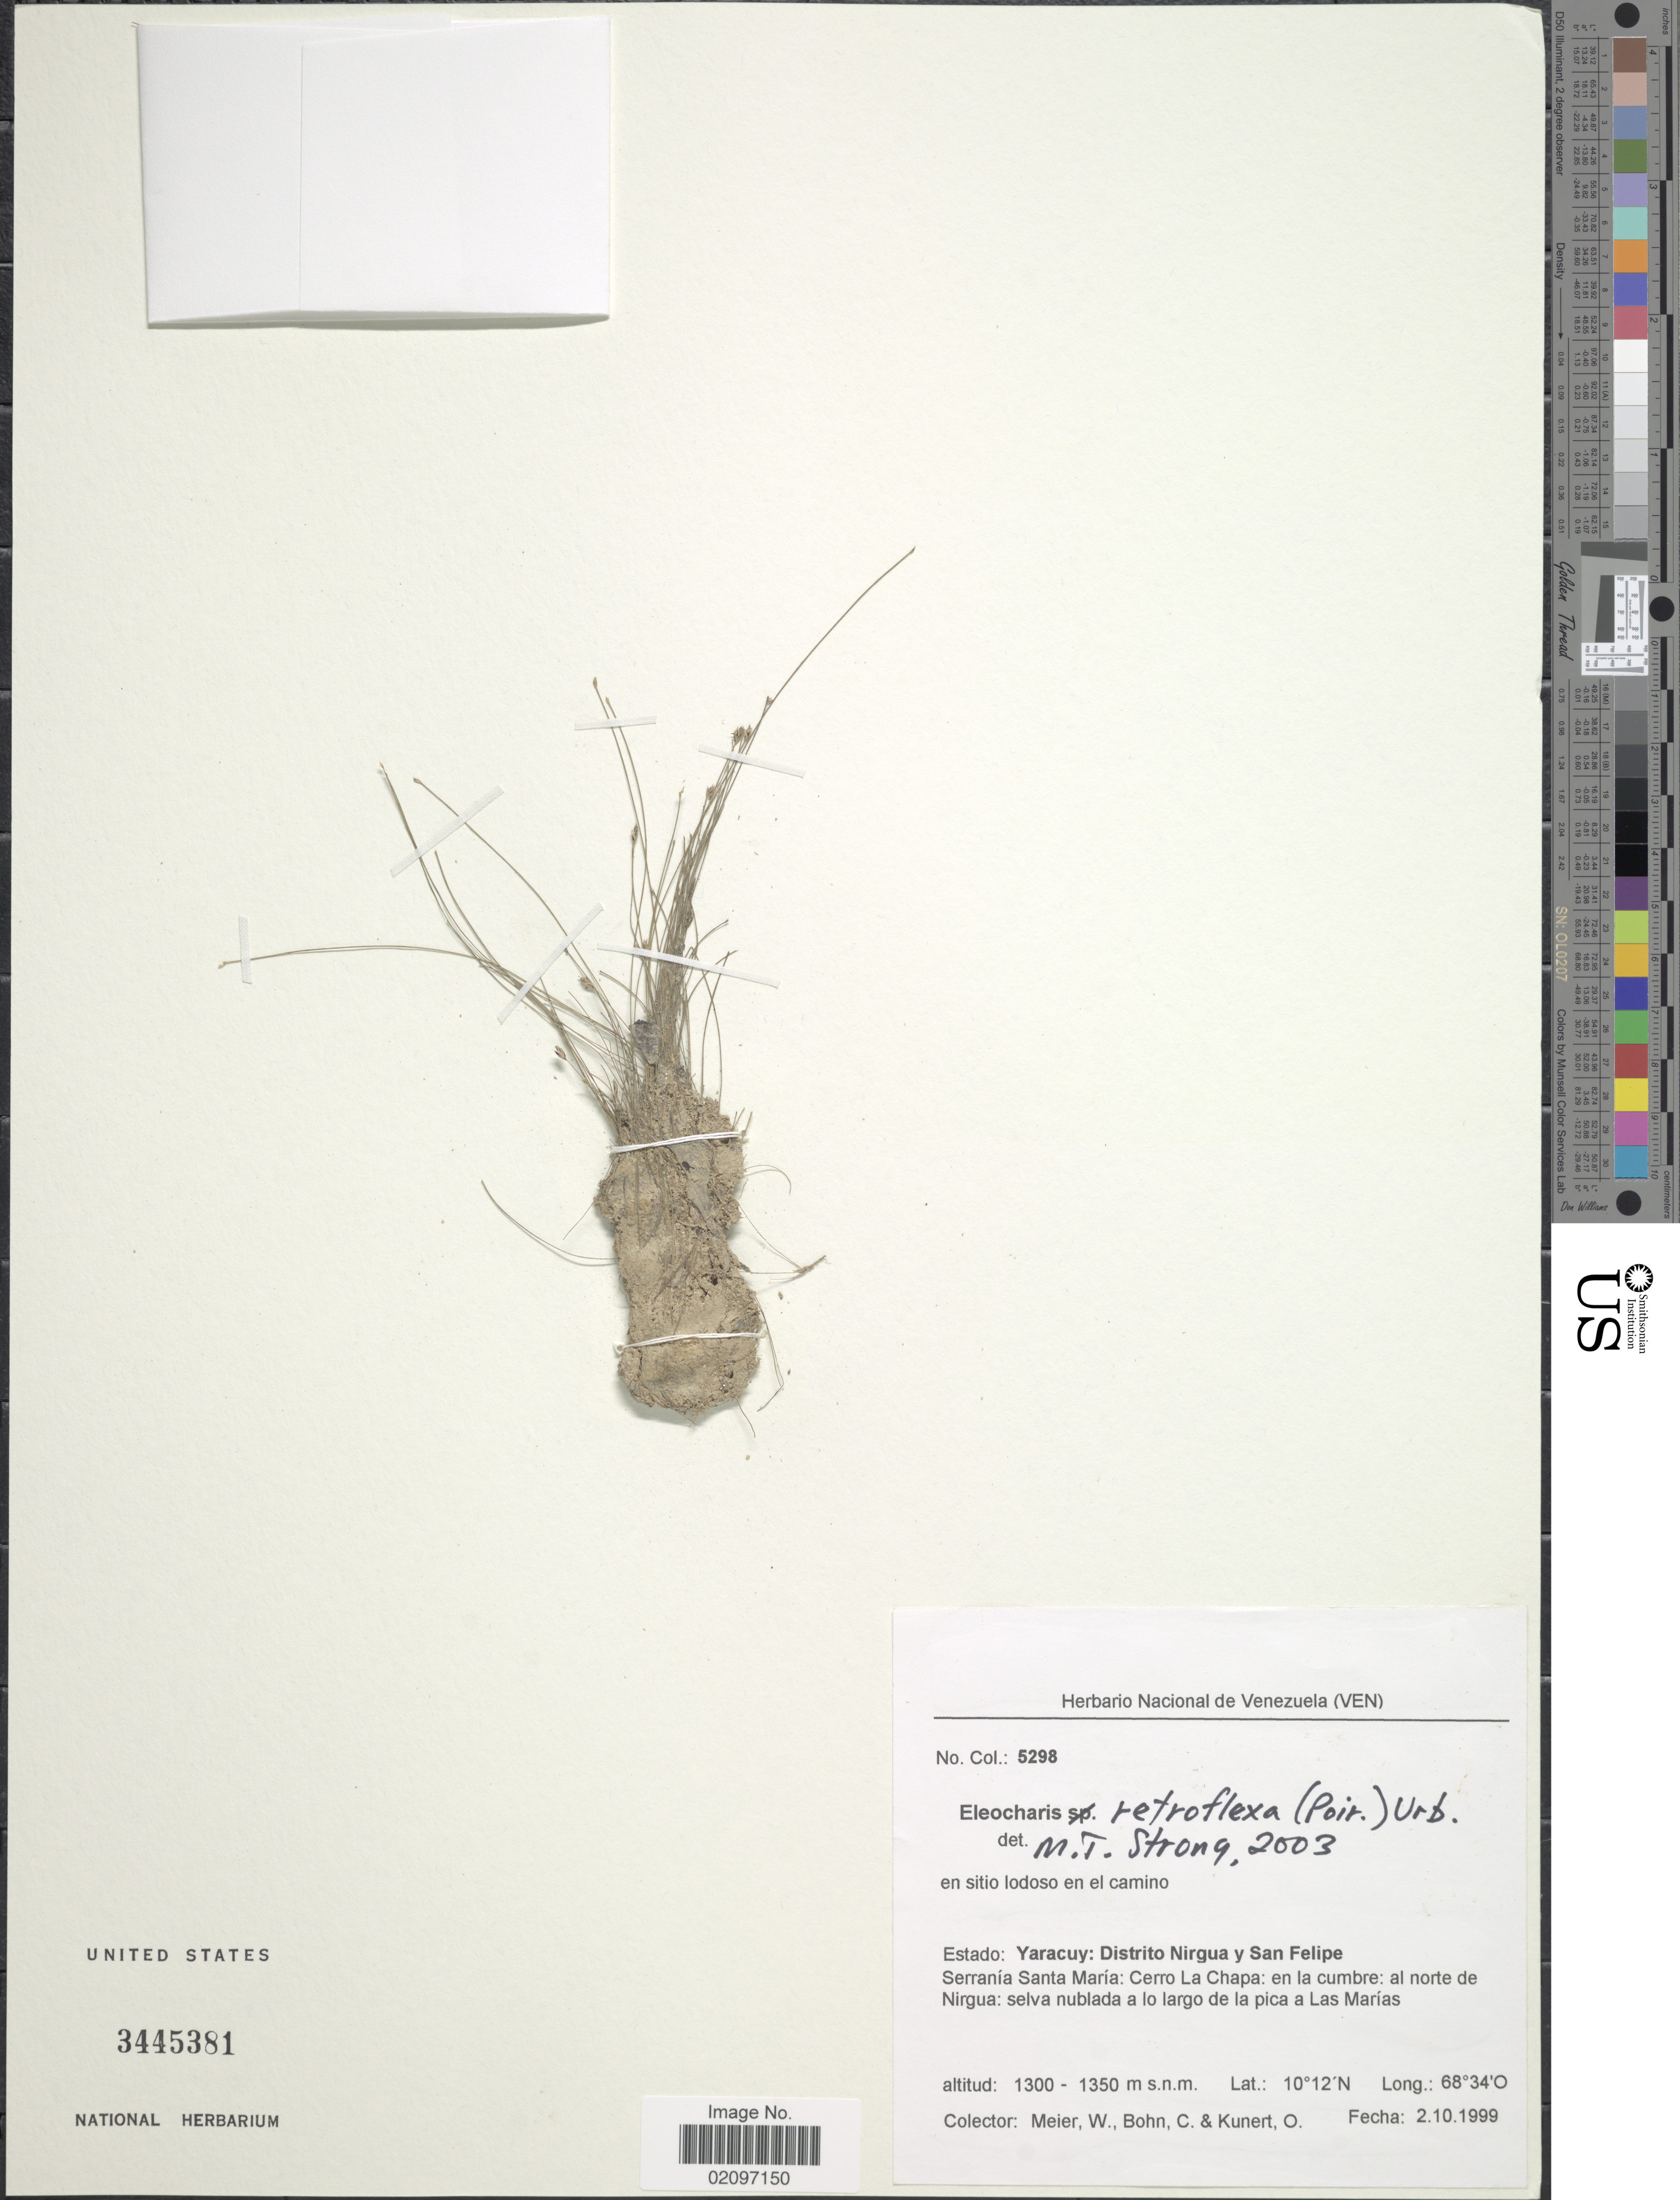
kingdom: Plantae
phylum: Tracheophyta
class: Liliopsida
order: Poales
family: Cyperaceae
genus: Eleocharis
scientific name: Eleocharis retroflexa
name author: (Poir.) Urb.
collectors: W. Meier, W. Bohn & O. Kunert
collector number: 5298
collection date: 1999-10-02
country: Venezuela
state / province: Yaracuy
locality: Estado: Yaracuy: Distrito Nirgua y San Felipe, Serrania Santa Maria: Cerro La Chapa: en la cumbre: al norte de Nirgua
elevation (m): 1300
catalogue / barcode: US 3445381